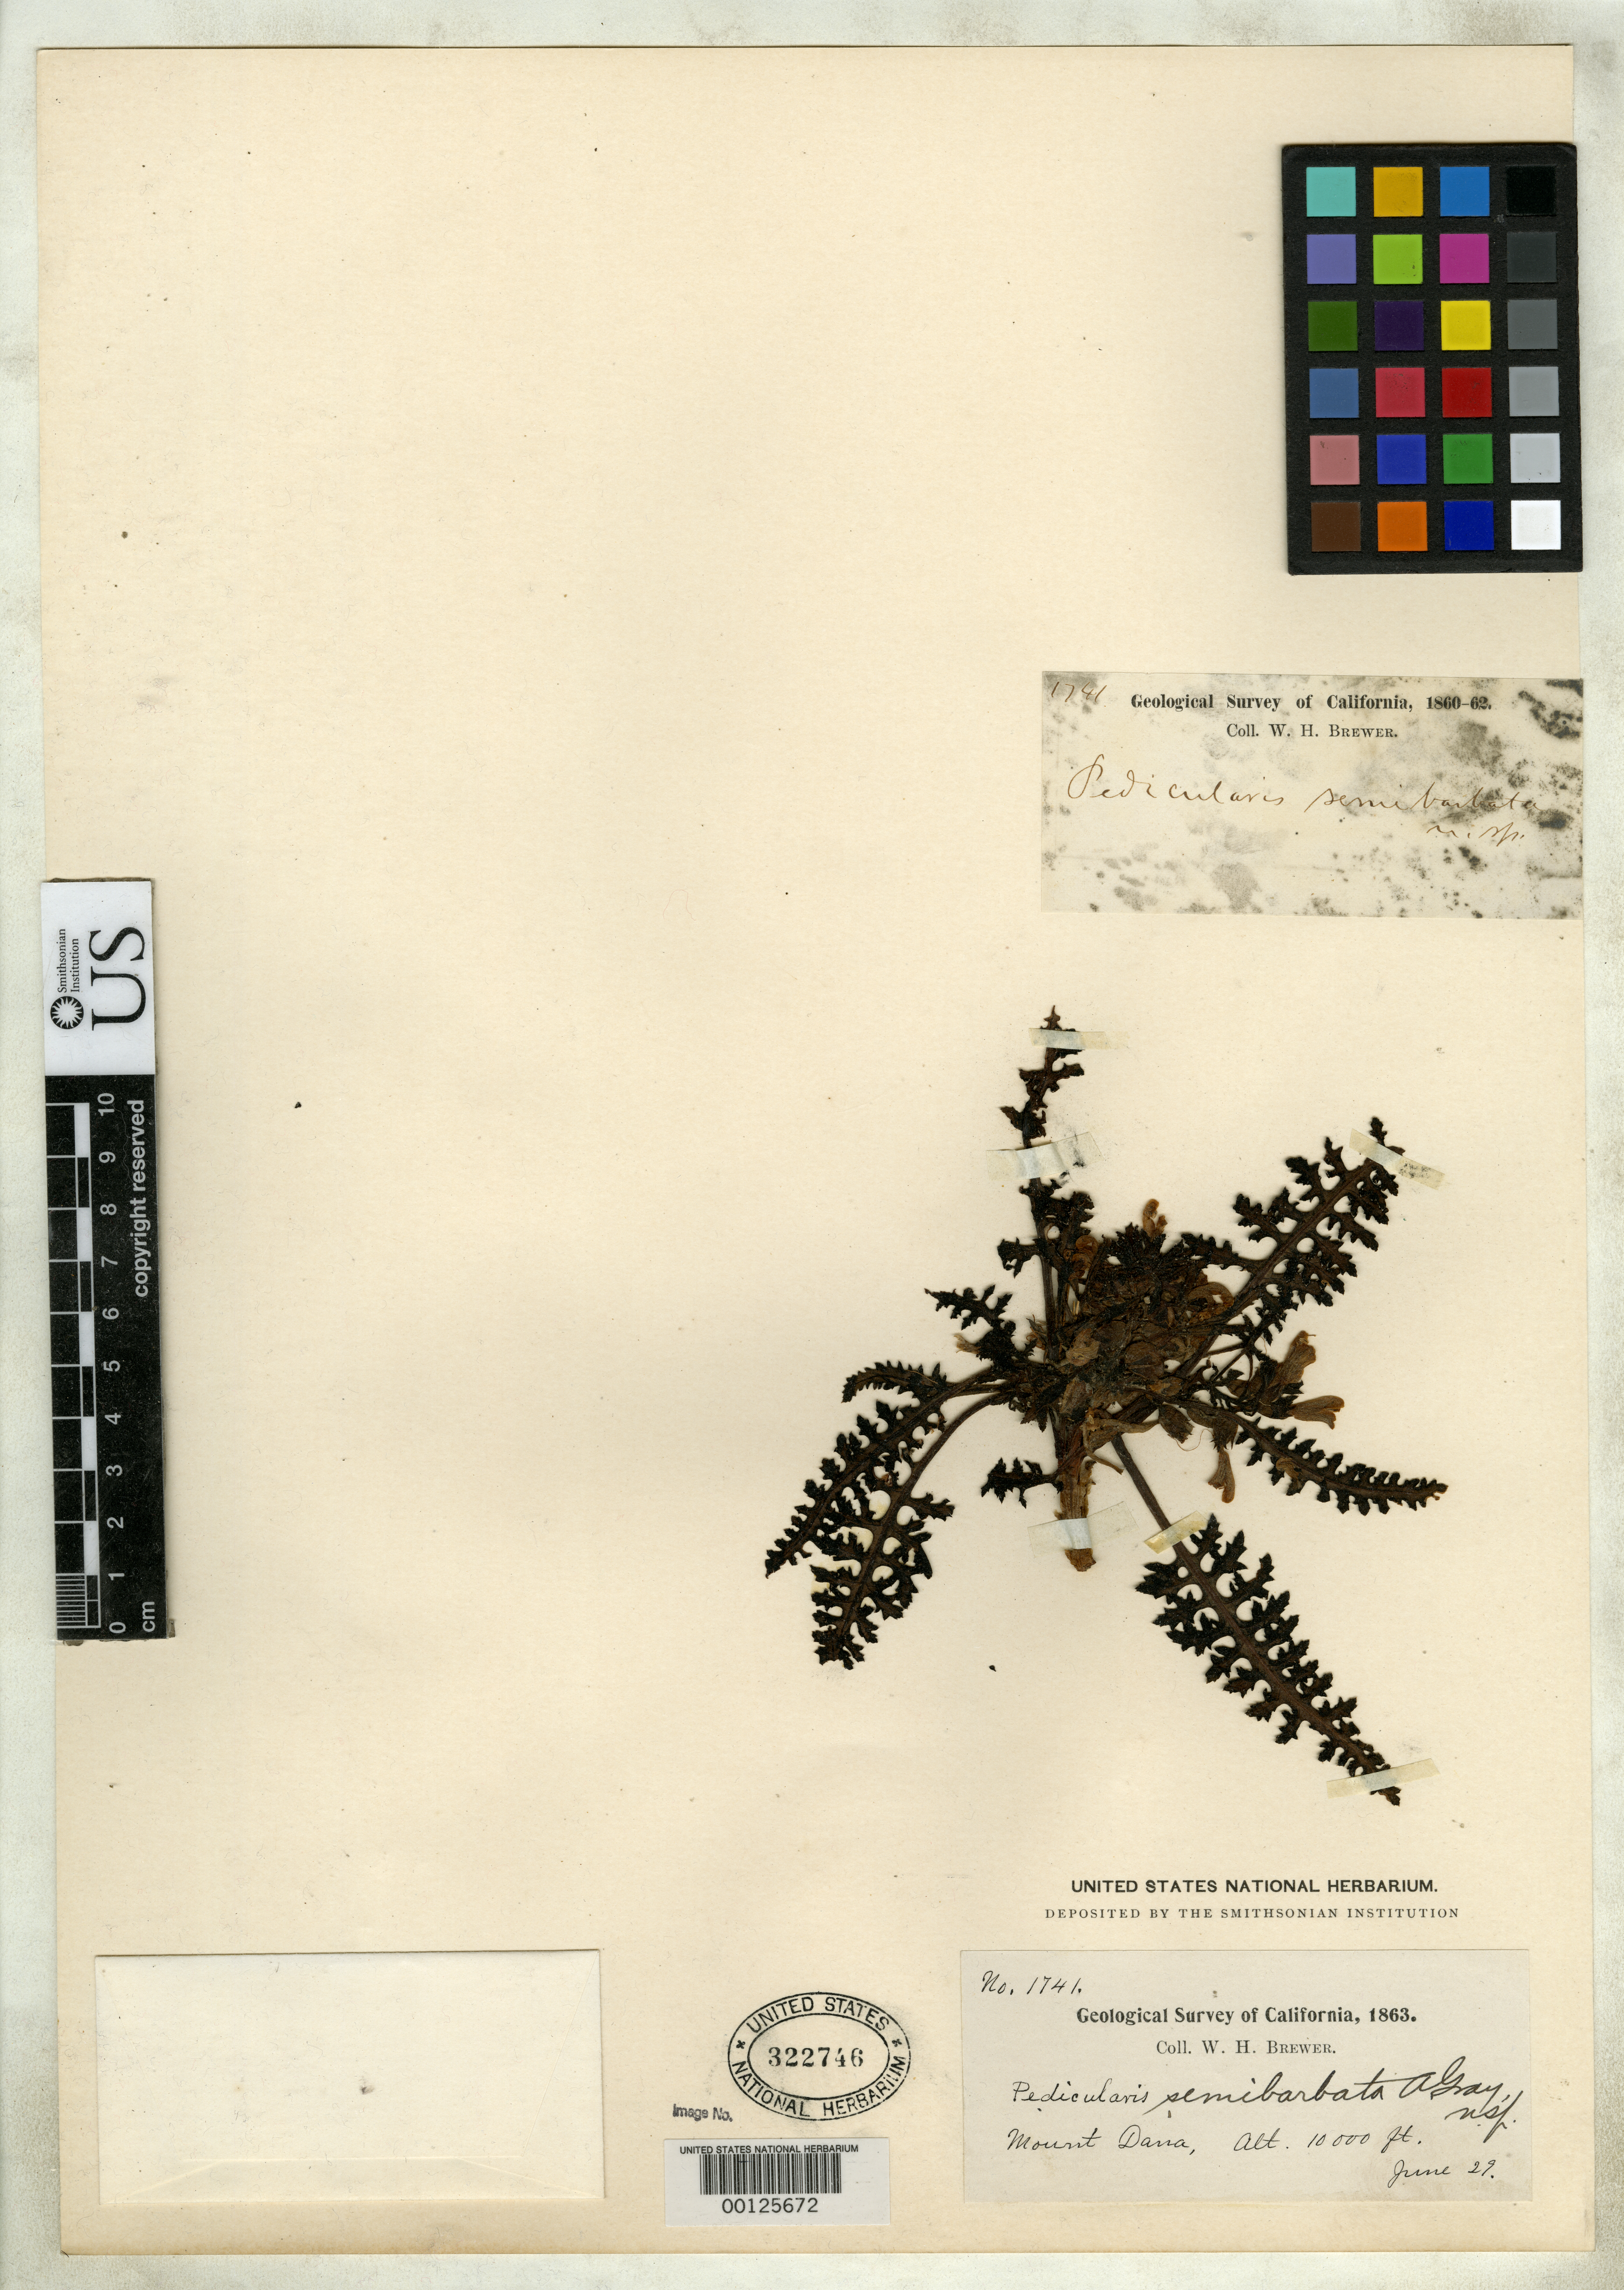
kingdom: Plantae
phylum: Tracheophyta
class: Magnoliopsida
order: Lamiales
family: Orobanchaceae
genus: Pedicularis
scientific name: Pedicularis semibarbata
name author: A. Gray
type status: Isotype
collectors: W. H. Brewer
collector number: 1741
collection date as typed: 29 Jun 1863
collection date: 1863-06-29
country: United States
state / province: California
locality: Mount Dana.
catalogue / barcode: US 322746